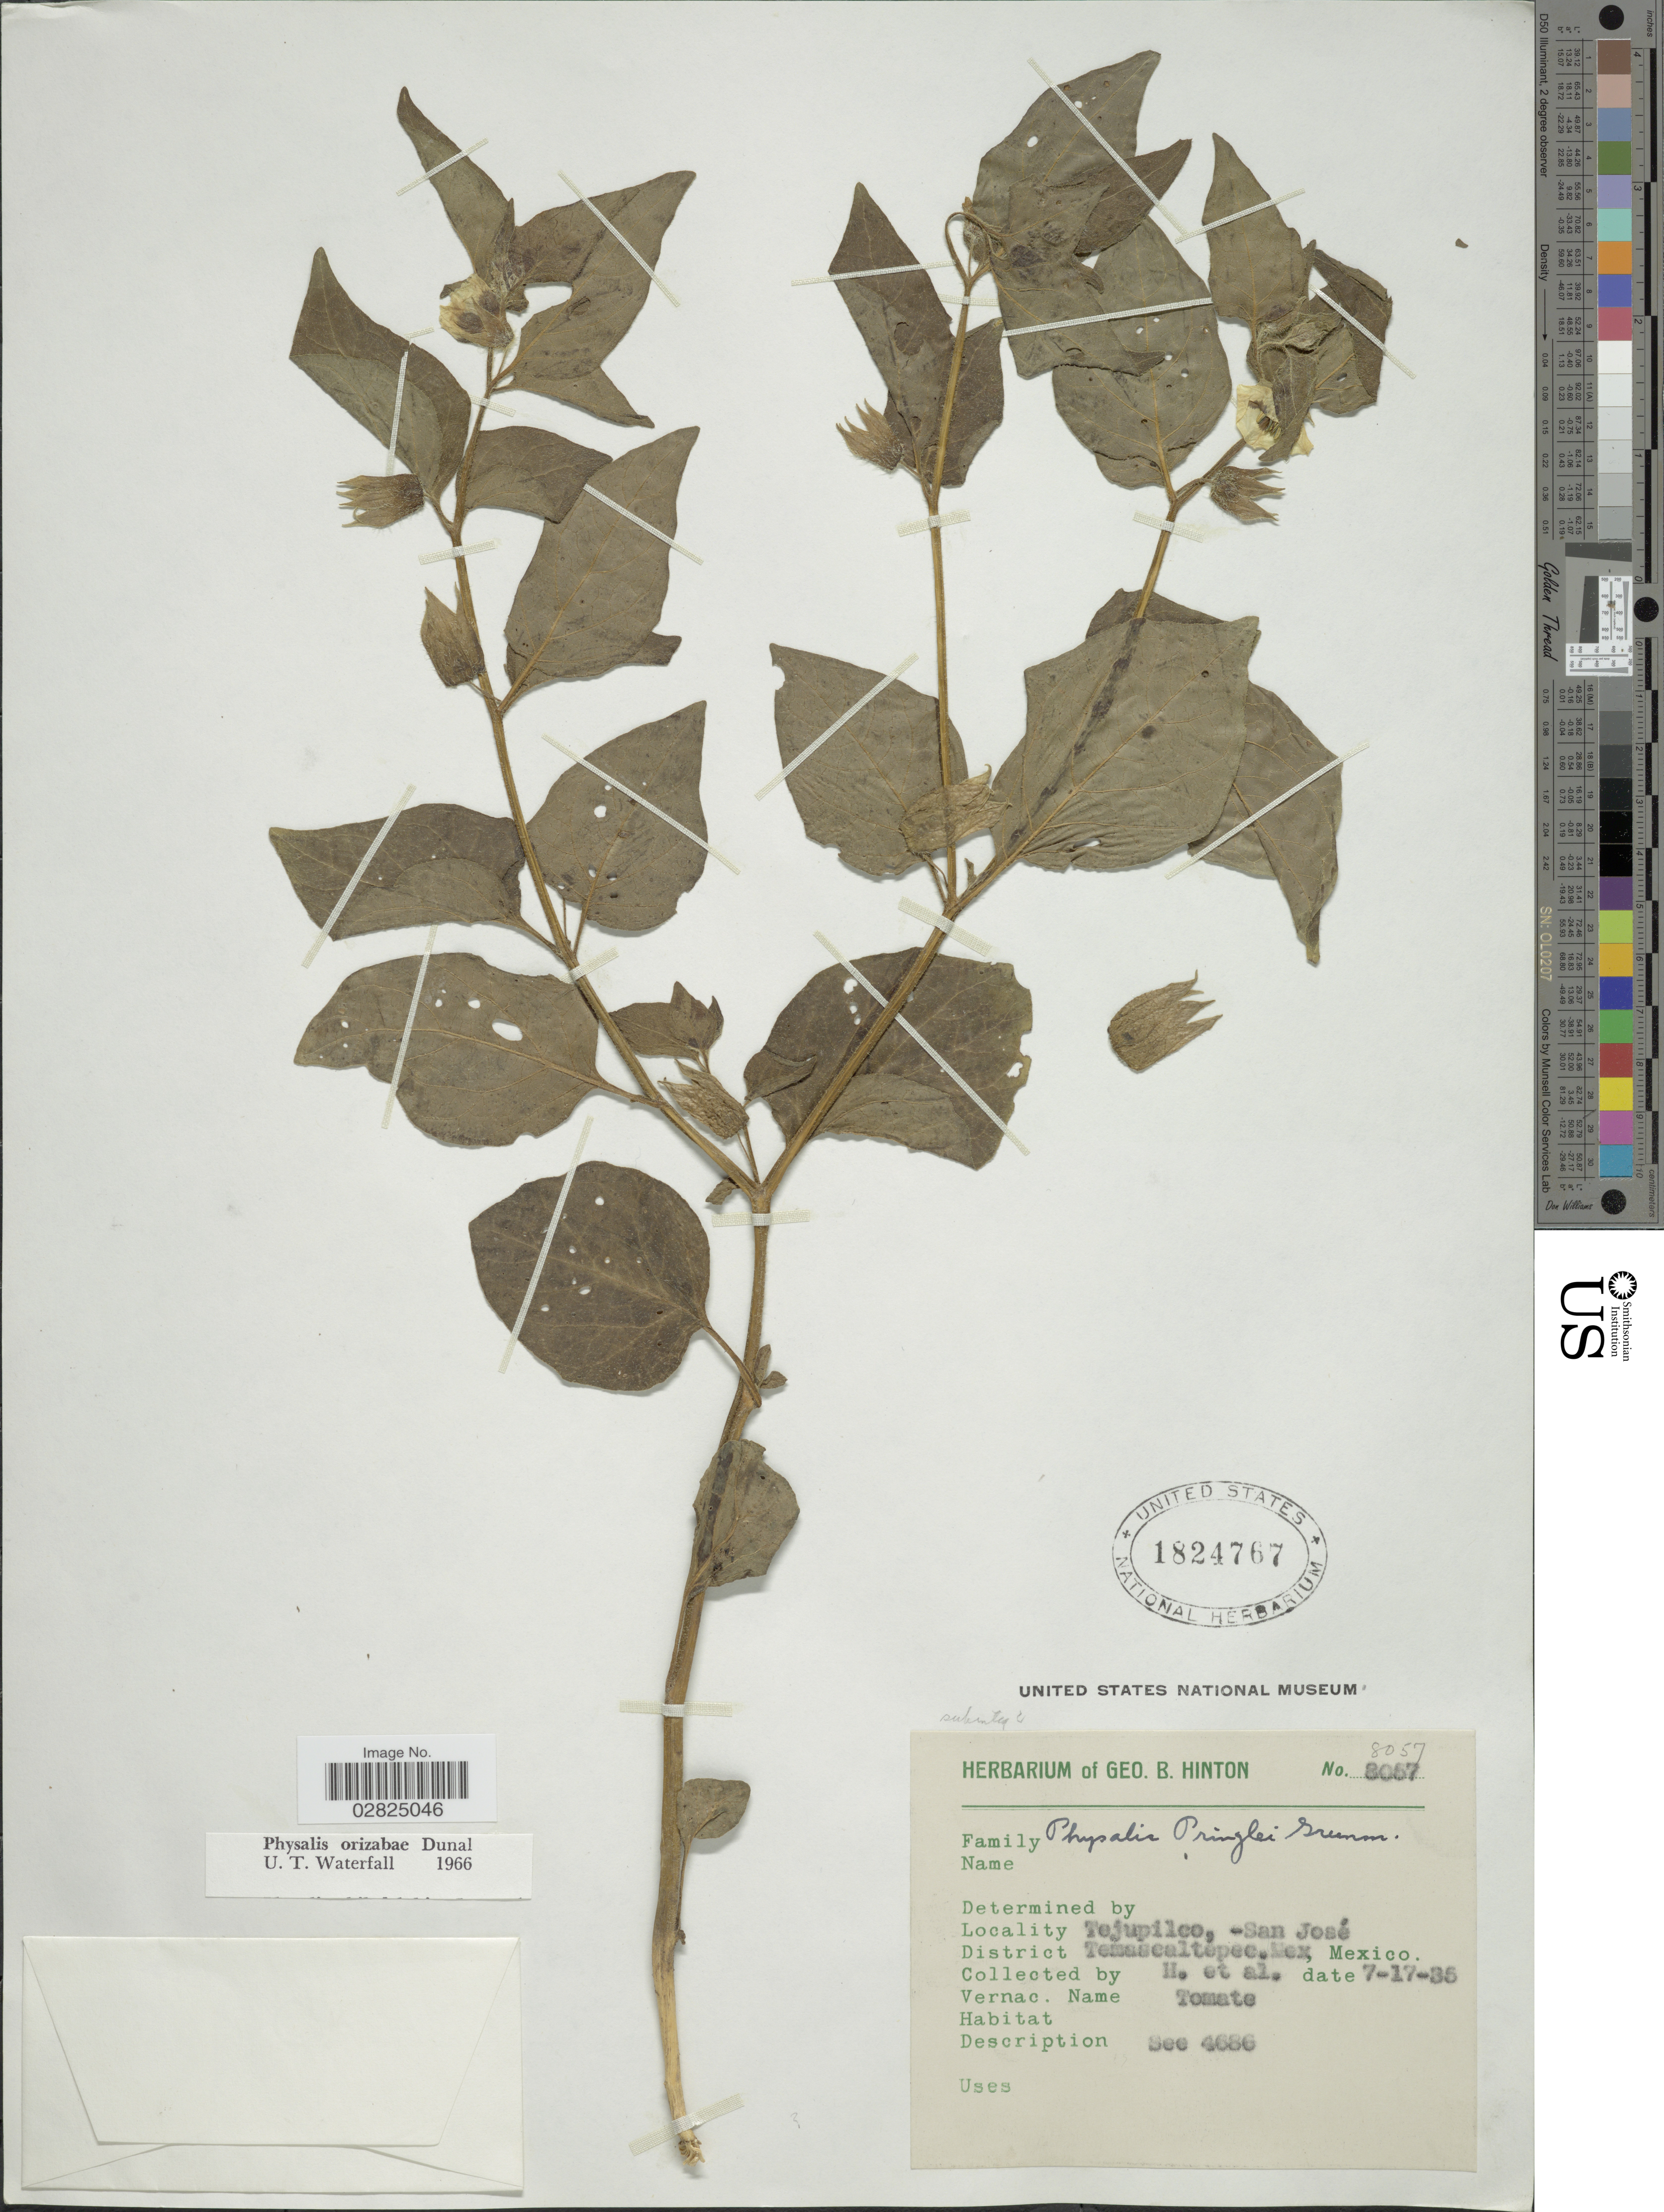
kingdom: Plantae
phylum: Tracheophyta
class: Magnoliopsida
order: Solanales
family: Solanaceae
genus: Physalis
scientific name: Physalis orizabae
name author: Dunal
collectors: G. B. Hinton & et al.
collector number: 8057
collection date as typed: Transcribed d/m/y: 17/7/35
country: Mexico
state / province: México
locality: Tejupilco - San José, District Temascaltepec.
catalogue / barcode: US 1824767